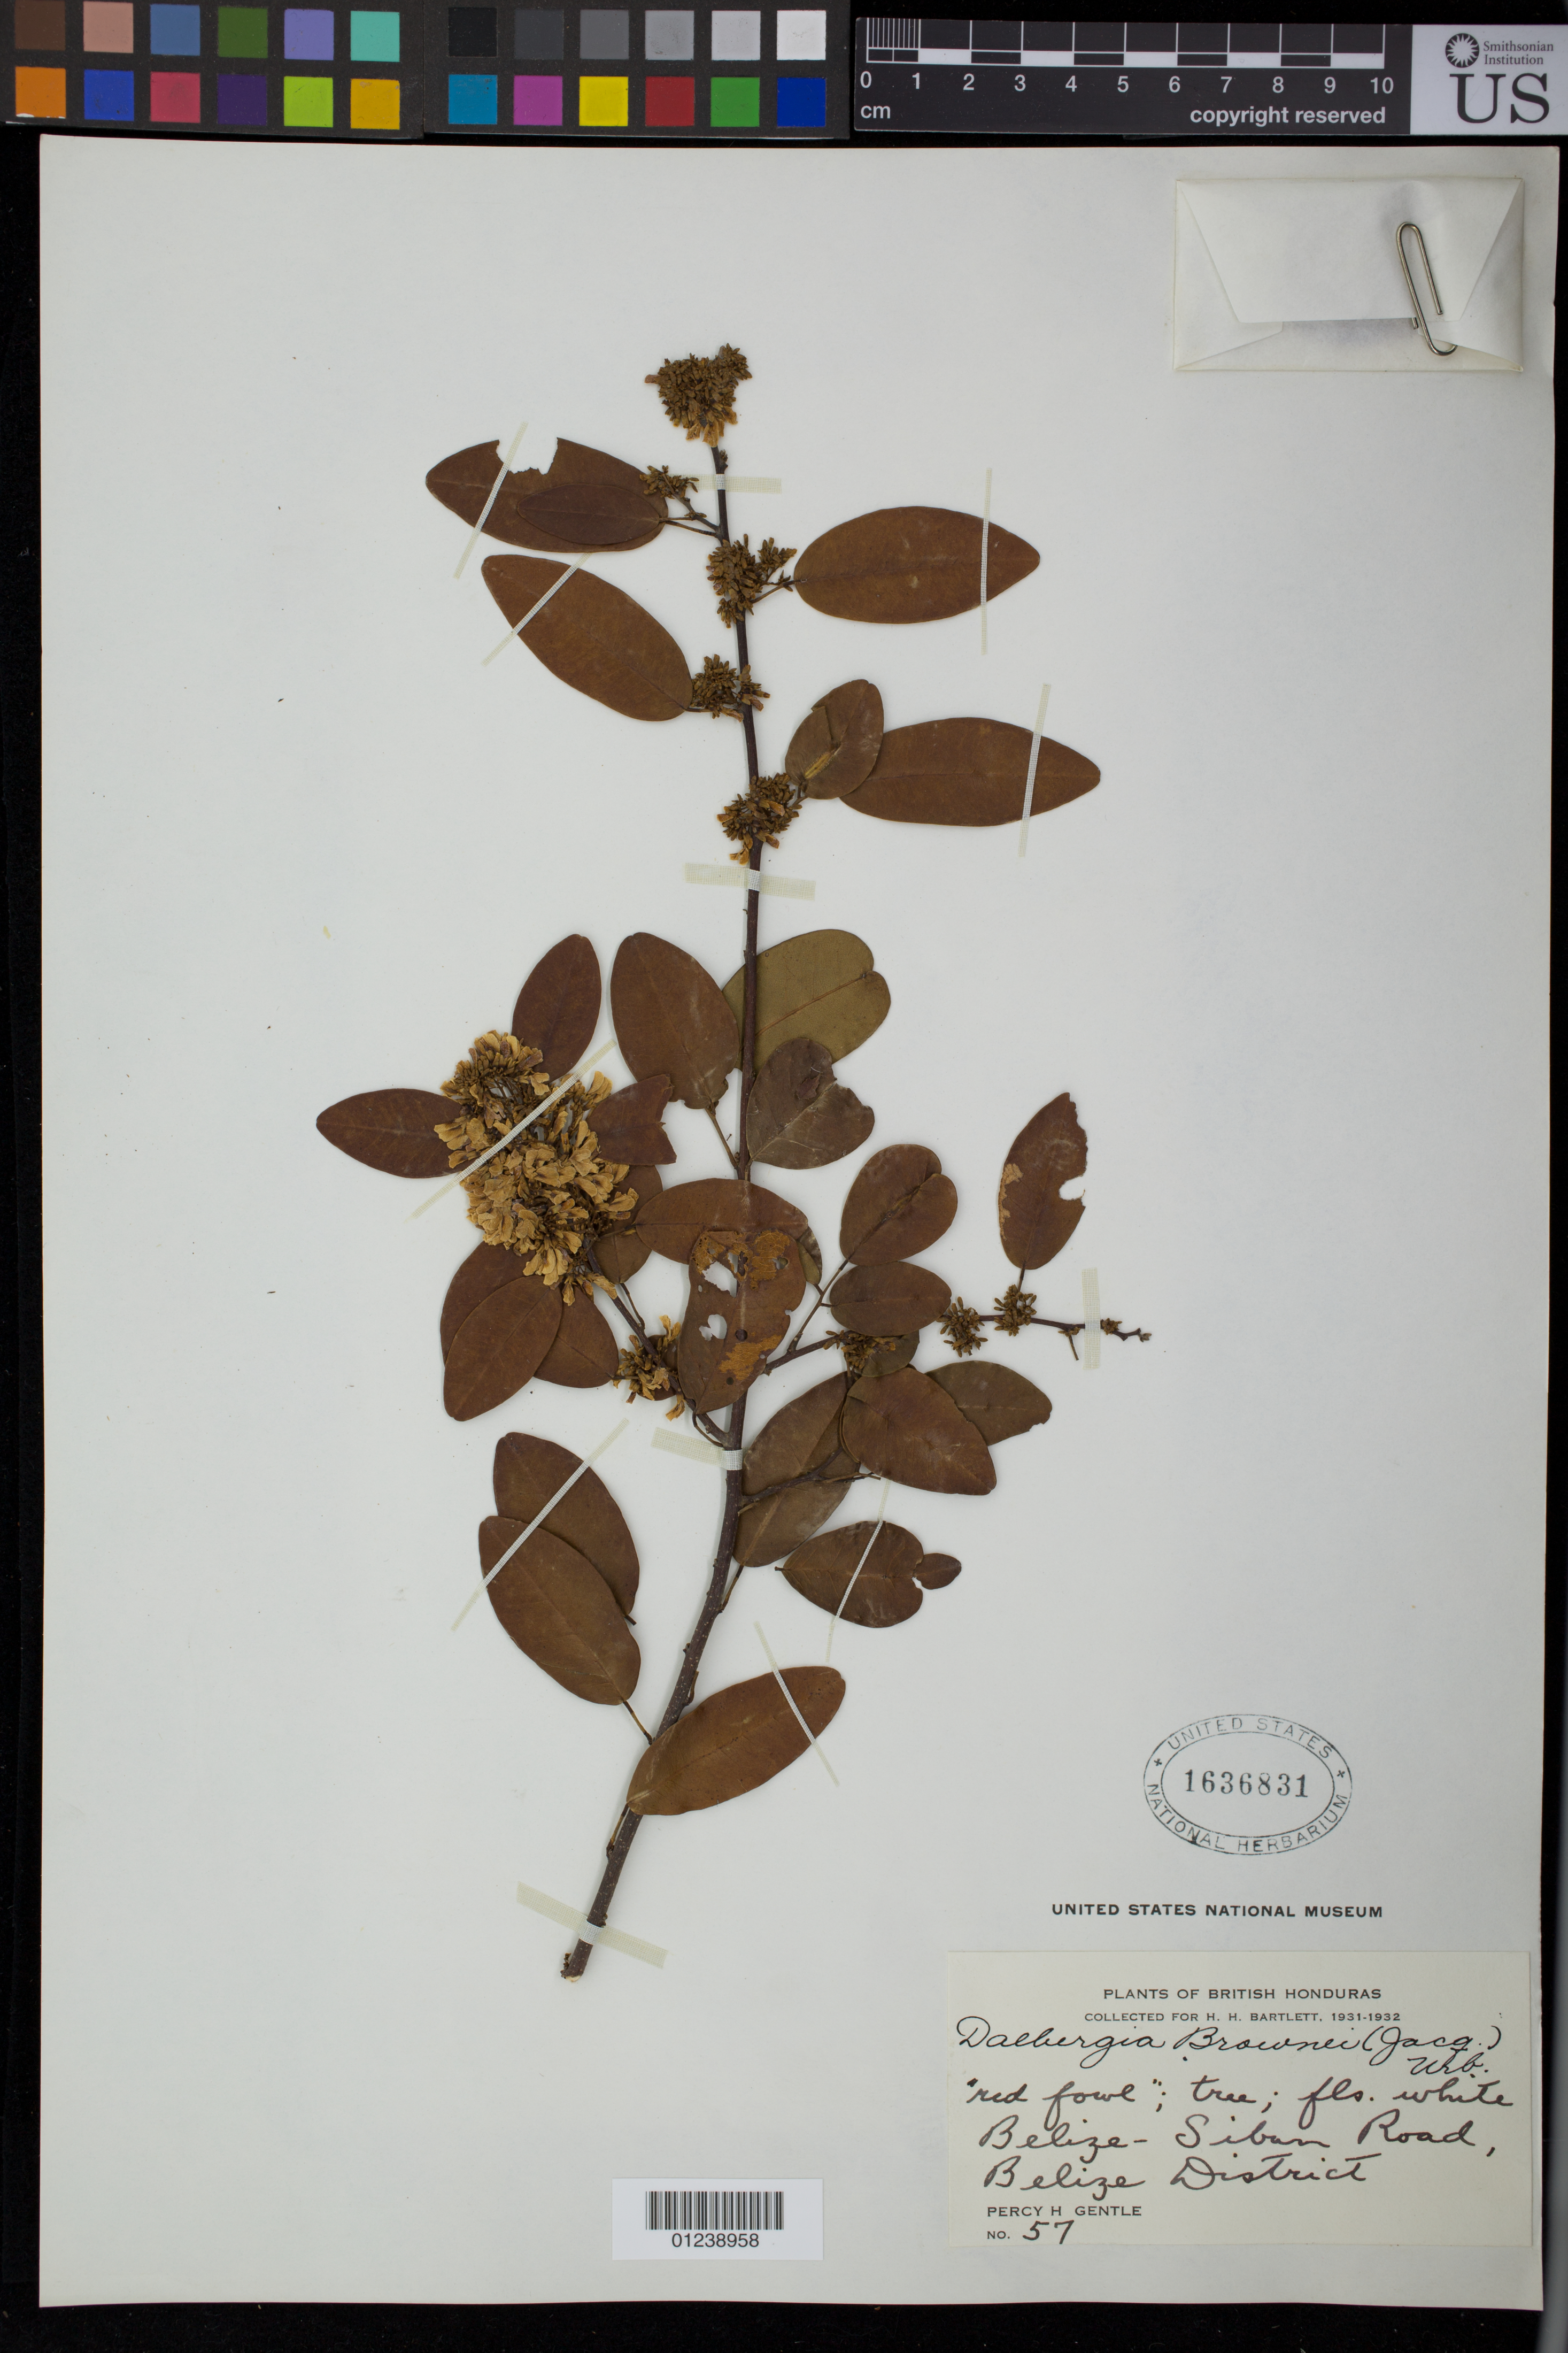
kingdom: Plantae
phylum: Tracheophyta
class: Magnoliopsida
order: Fabales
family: Fabaceae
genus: Dalbergia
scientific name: Dalbergia brownei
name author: (Jacq.) Schinz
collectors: P. H. Gentle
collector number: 57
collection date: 1931/1932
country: Belize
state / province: Belize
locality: Sibun Road; British Honduras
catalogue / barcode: US 1636831